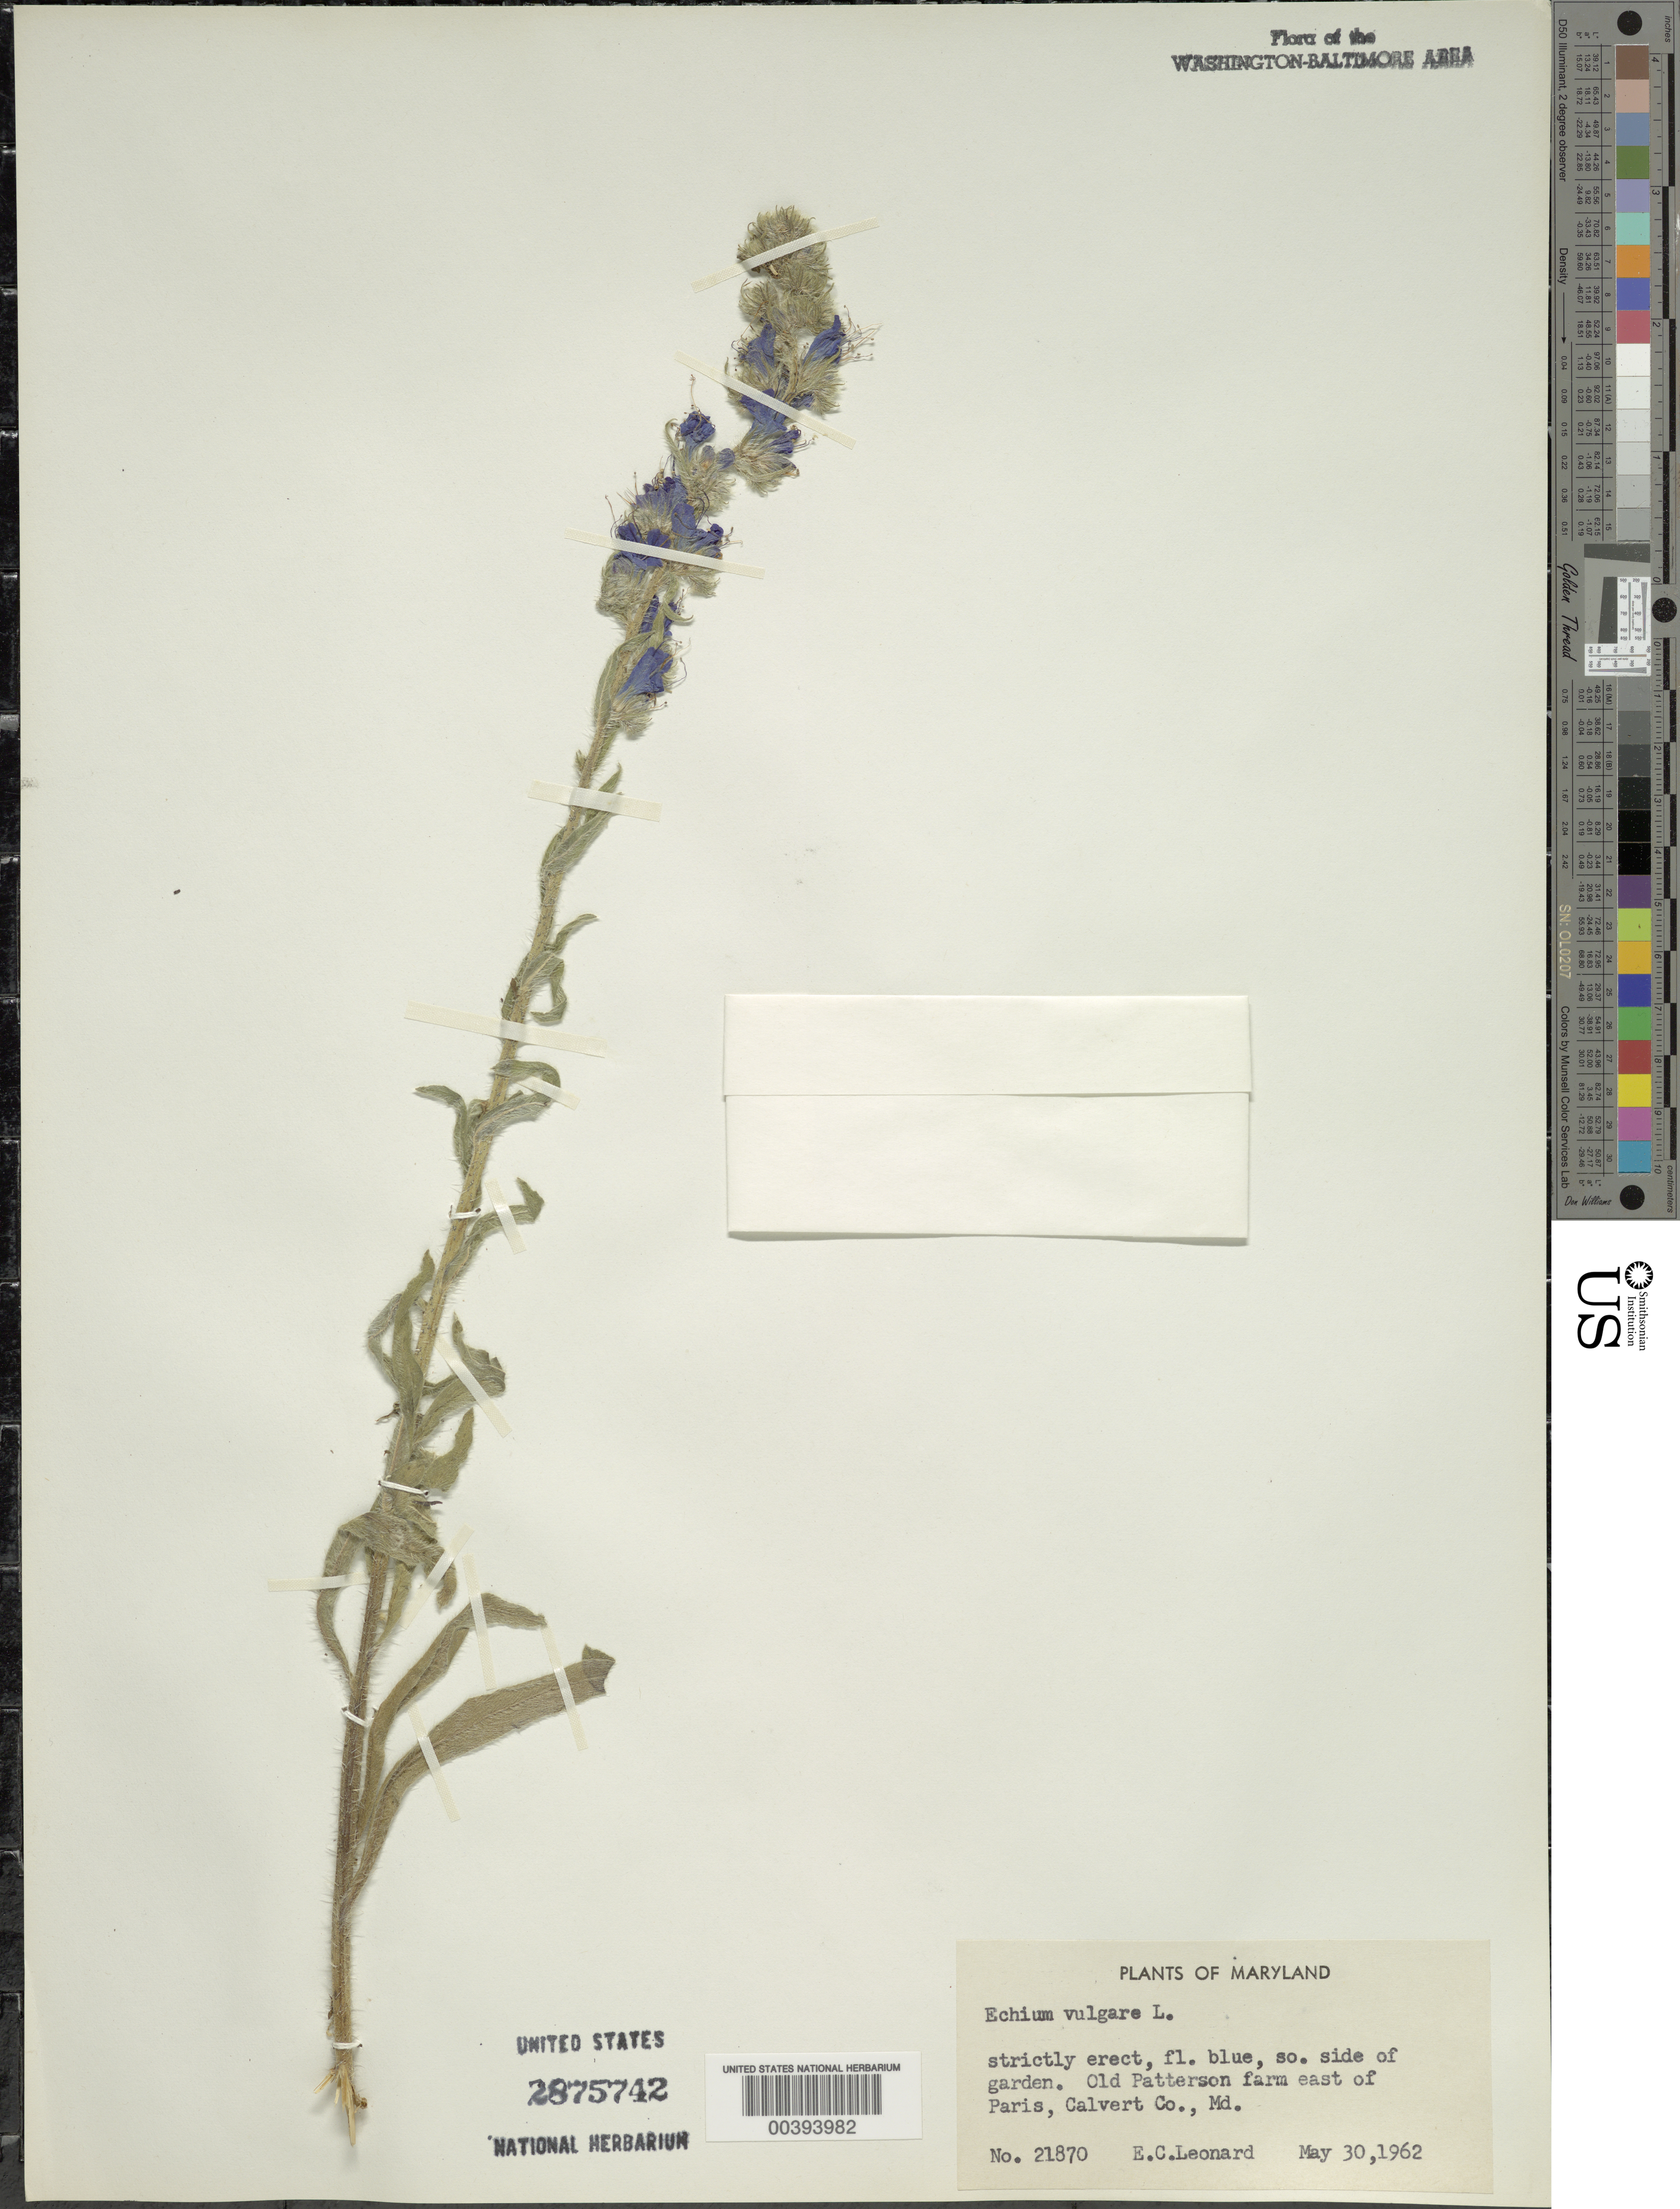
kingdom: Plantae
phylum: Tracheophyta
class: Magnoliopsida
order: Boraginales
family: Boraginaceae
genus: Echium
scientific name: Echium vulgare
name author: L.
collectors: E. C. Leonard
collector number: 21870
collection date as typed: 30 May 1962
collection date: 1962-05-30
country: United States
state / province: Maryland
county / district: Calvert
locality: E of Paris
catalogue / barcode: US 2875742